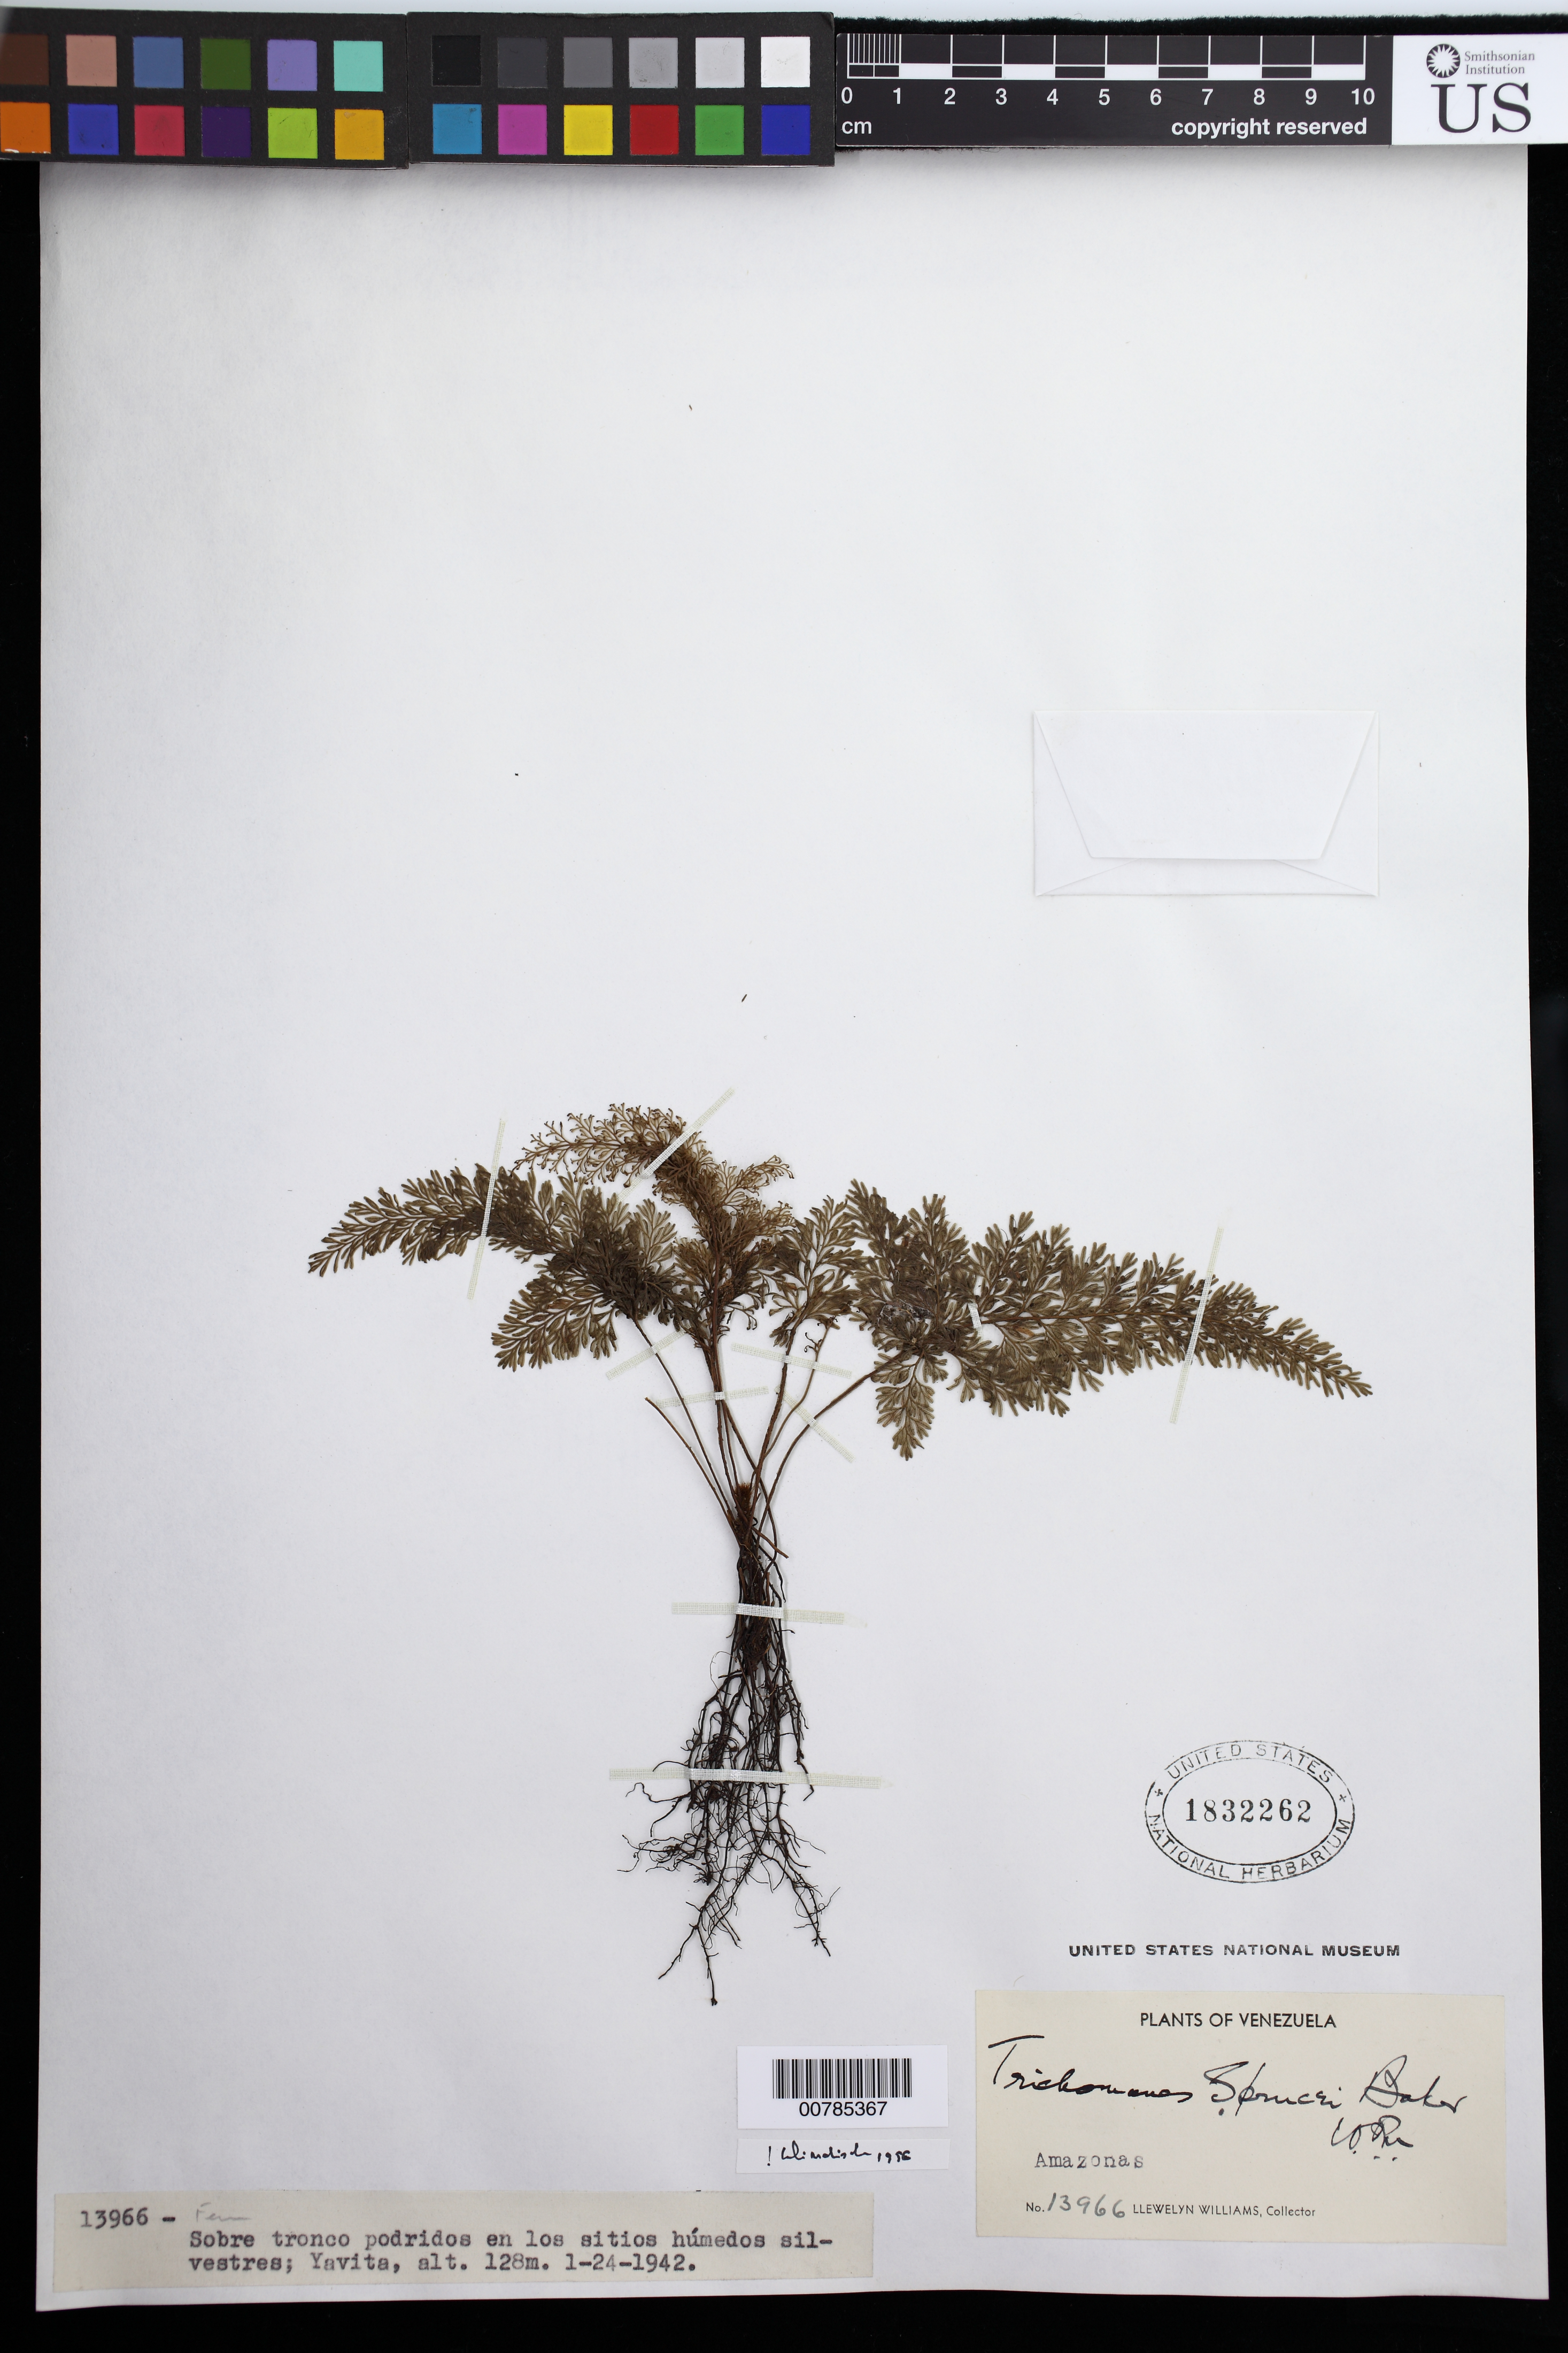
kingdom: Plantae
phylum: Tracheophyta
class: Polypodiopsida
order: Hymenophyllales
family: Hymenophyllaceae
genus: Abrodictyum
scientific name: Abrodictyum sprucei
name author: (Baker) Ebihara & Dubuisson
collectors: Ll. Williams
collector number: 13966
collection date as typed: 24-Jan-42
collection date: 1942-01-24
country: Venezuela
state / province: Amazonas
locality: Yavita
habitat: Sobre tronco podridos en los sitios humedos silvestres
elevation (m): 128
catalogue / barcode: US 1832262